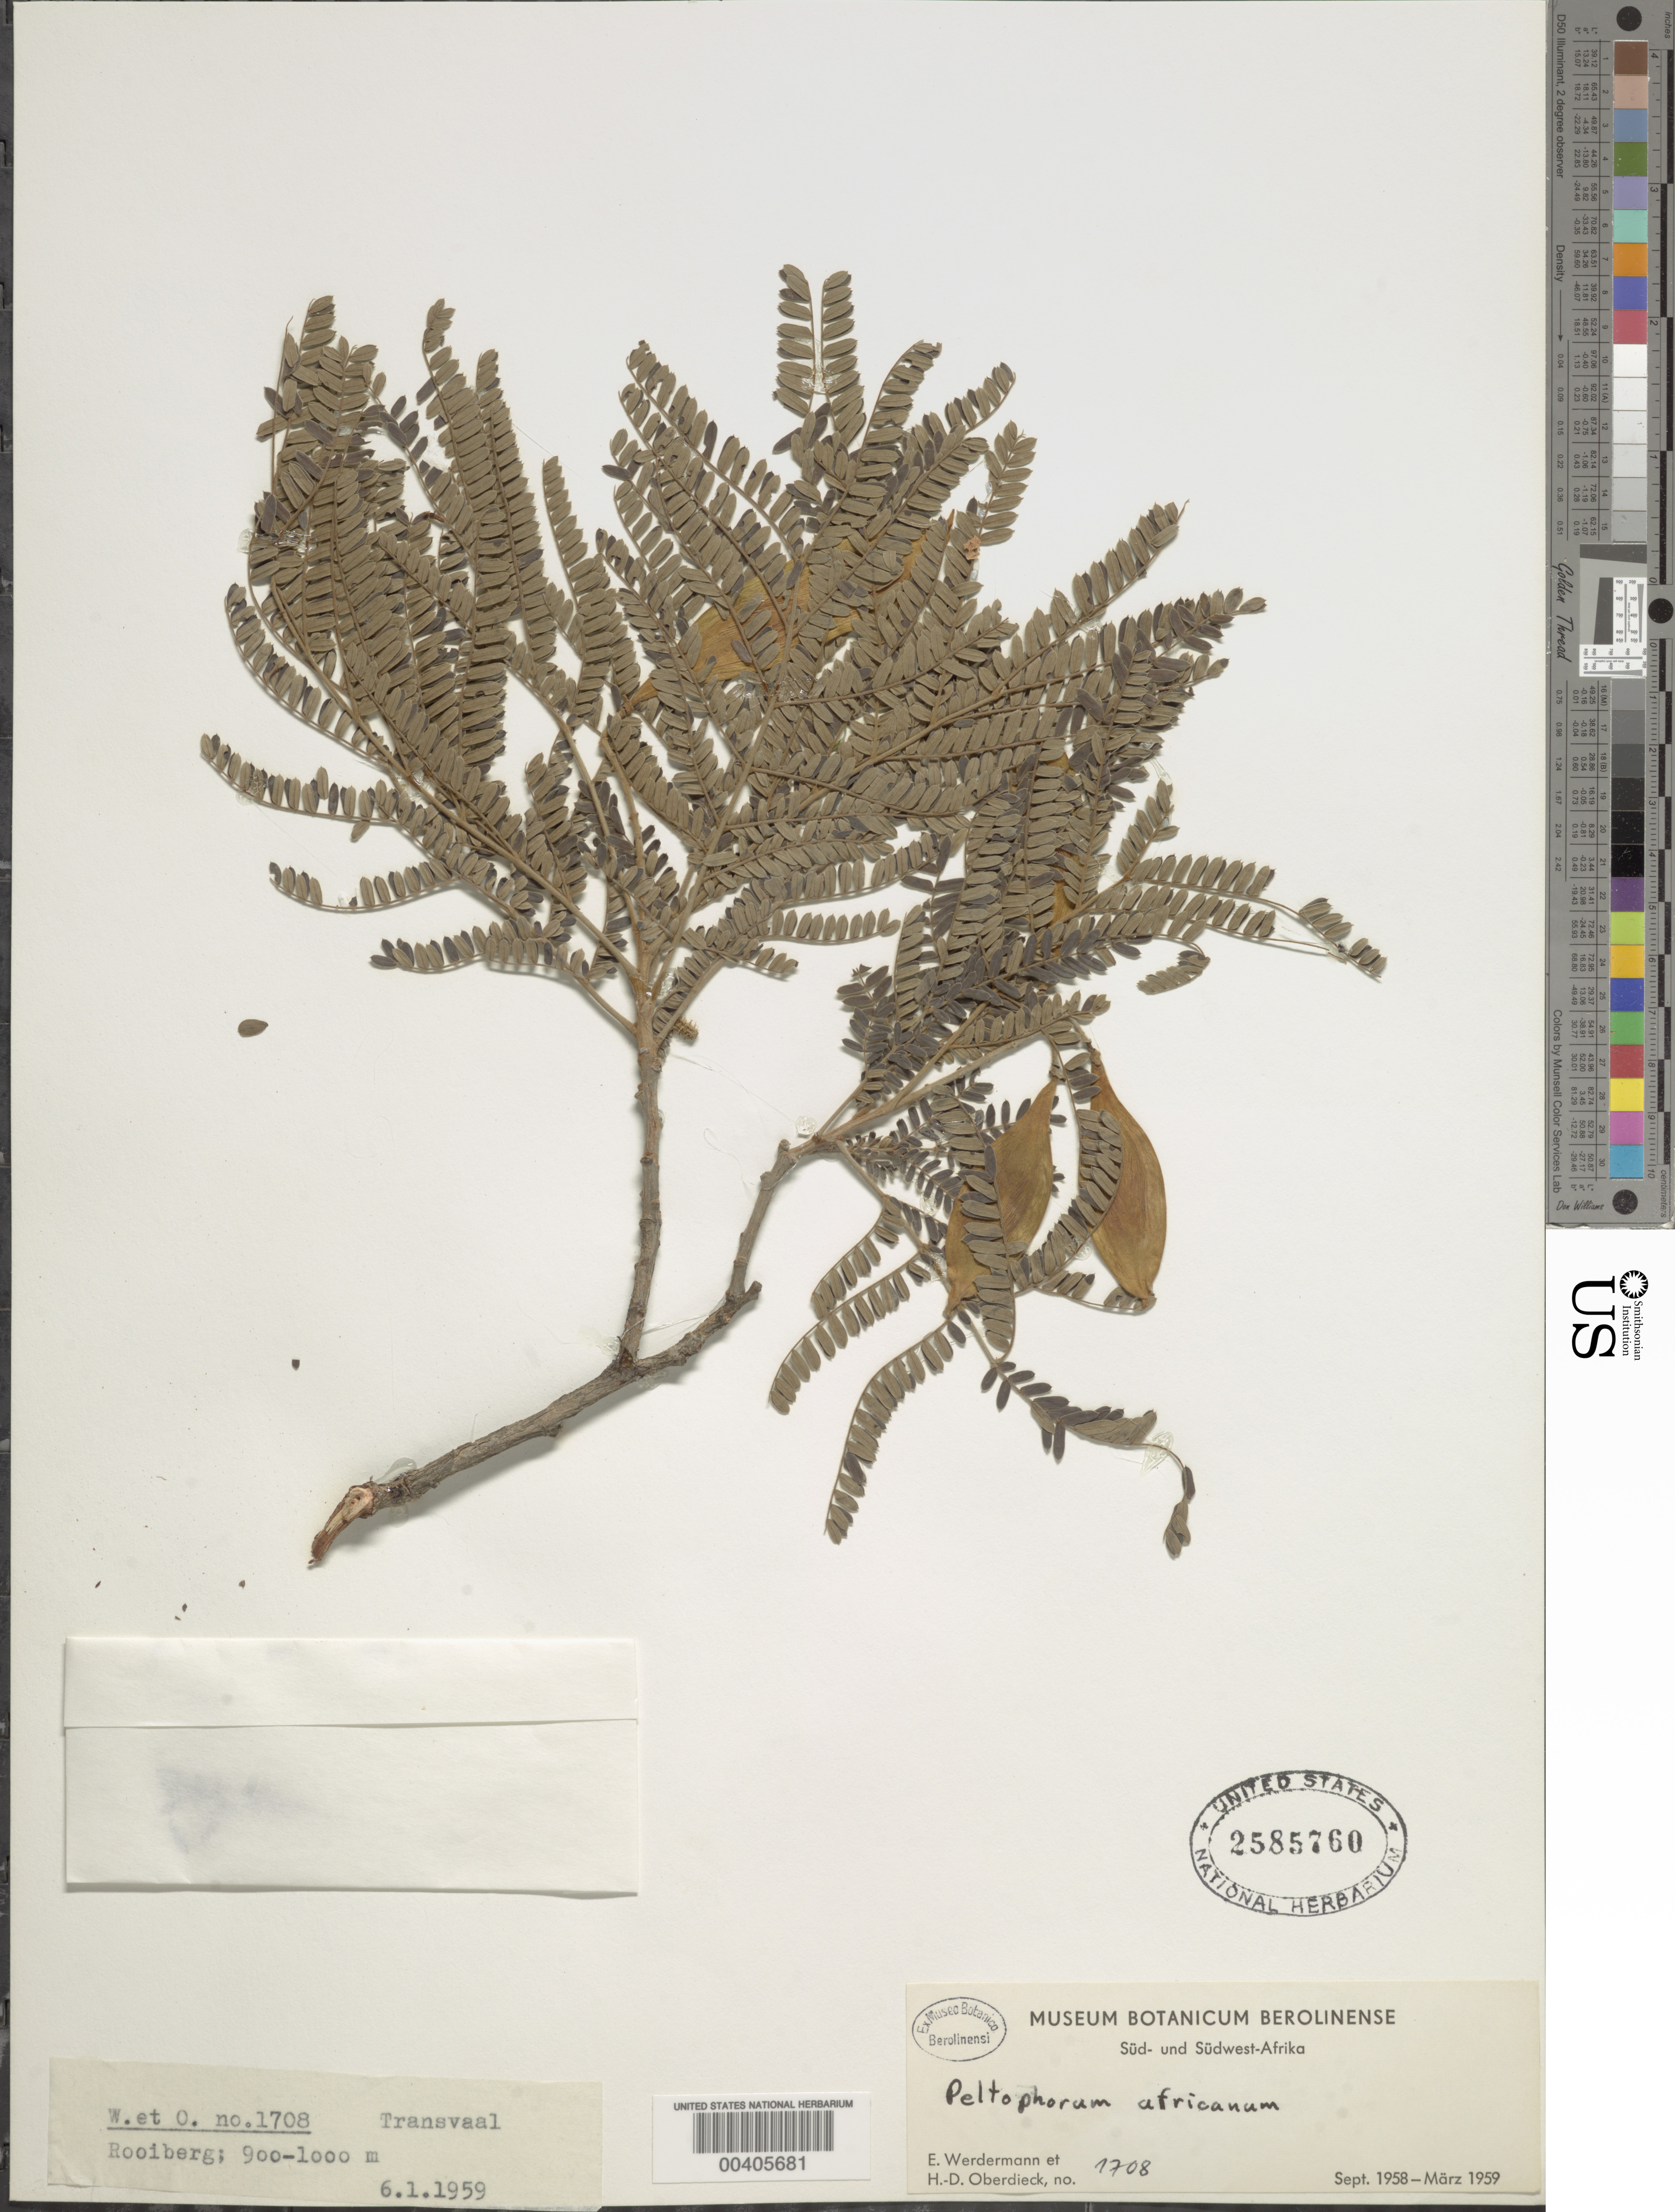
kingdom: Plantae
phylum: Tracheophyta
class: Magnoliopsida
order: Fabales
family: Fabaceae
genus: Peltophorum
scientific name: Peltophorum africanum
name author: Sond.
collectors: E. Werdermann & H. Oberdieck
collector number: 1708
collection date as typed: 06 Jan 1959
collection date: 1959-01-06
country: South Africa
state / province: Limpopo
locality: Rooiberg. Transvaal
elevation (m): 900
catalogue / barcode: US 2585760